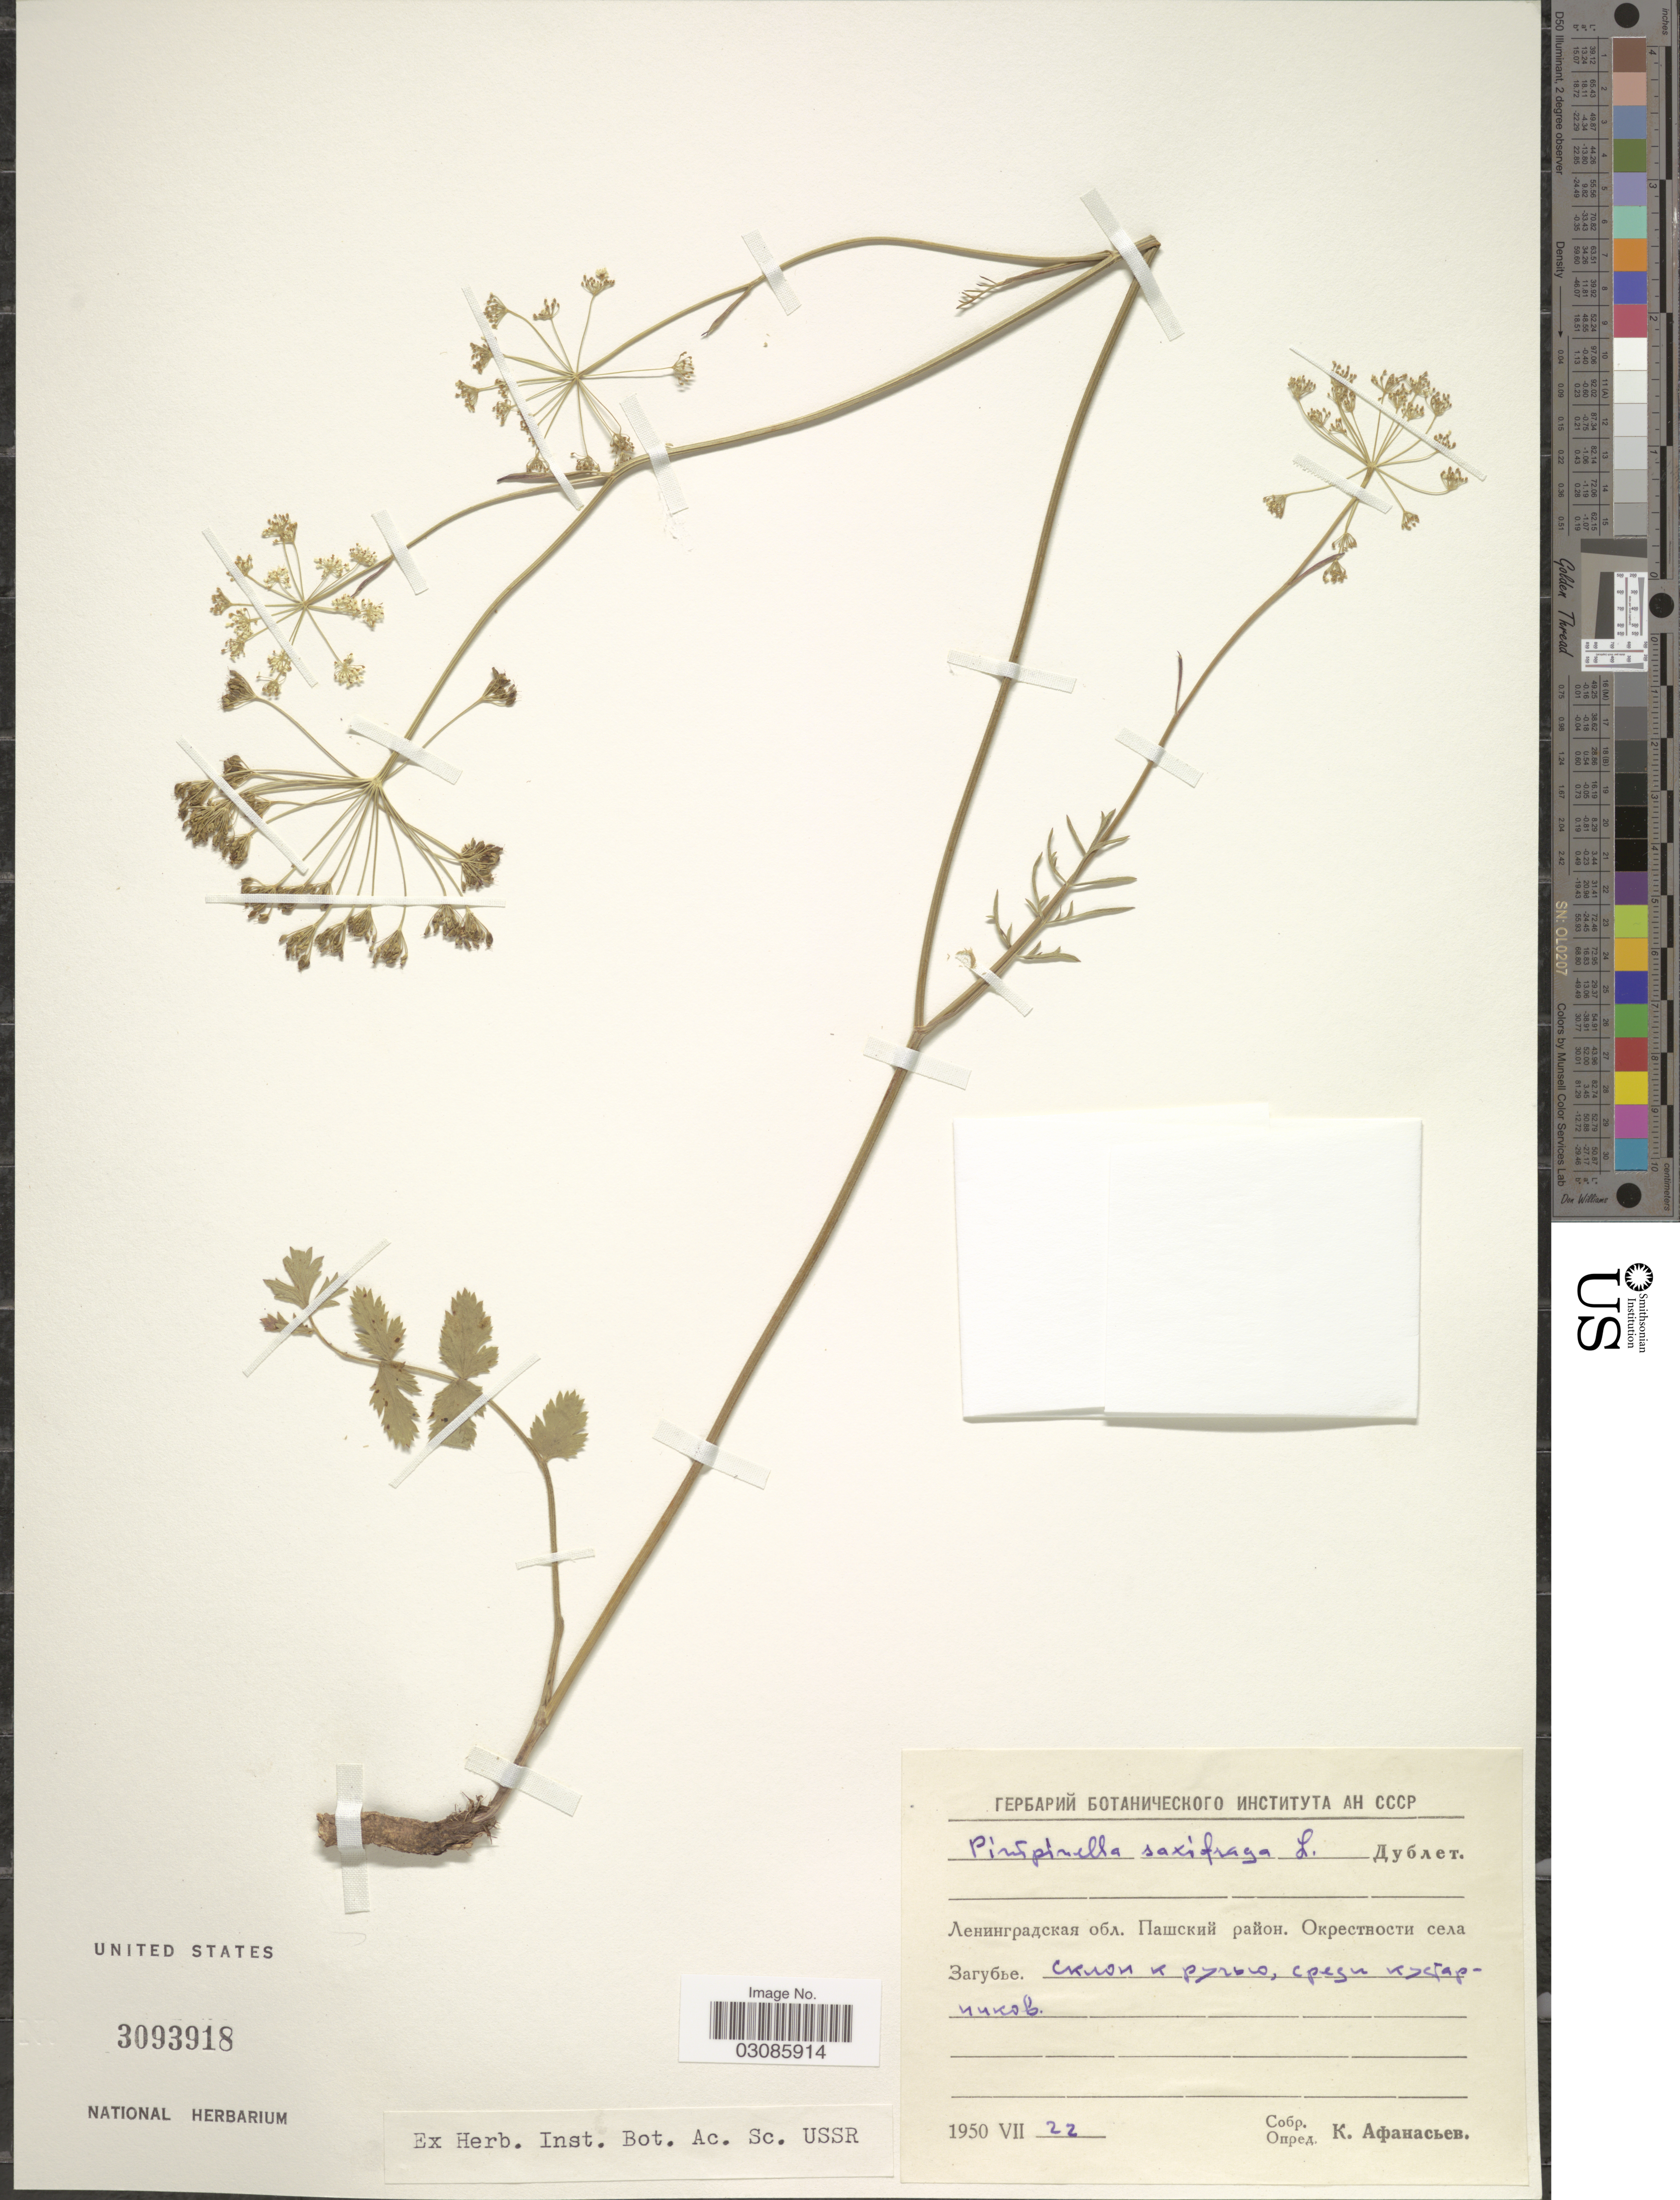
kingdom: Plantae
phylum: Tracheophyta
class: Magnoliopsida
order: Apiales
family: Apiaceae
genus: Pimpinella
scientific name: Pimpinella saxifraga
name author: L.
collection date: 1950-07-22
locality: X.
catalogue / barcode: US 3093918